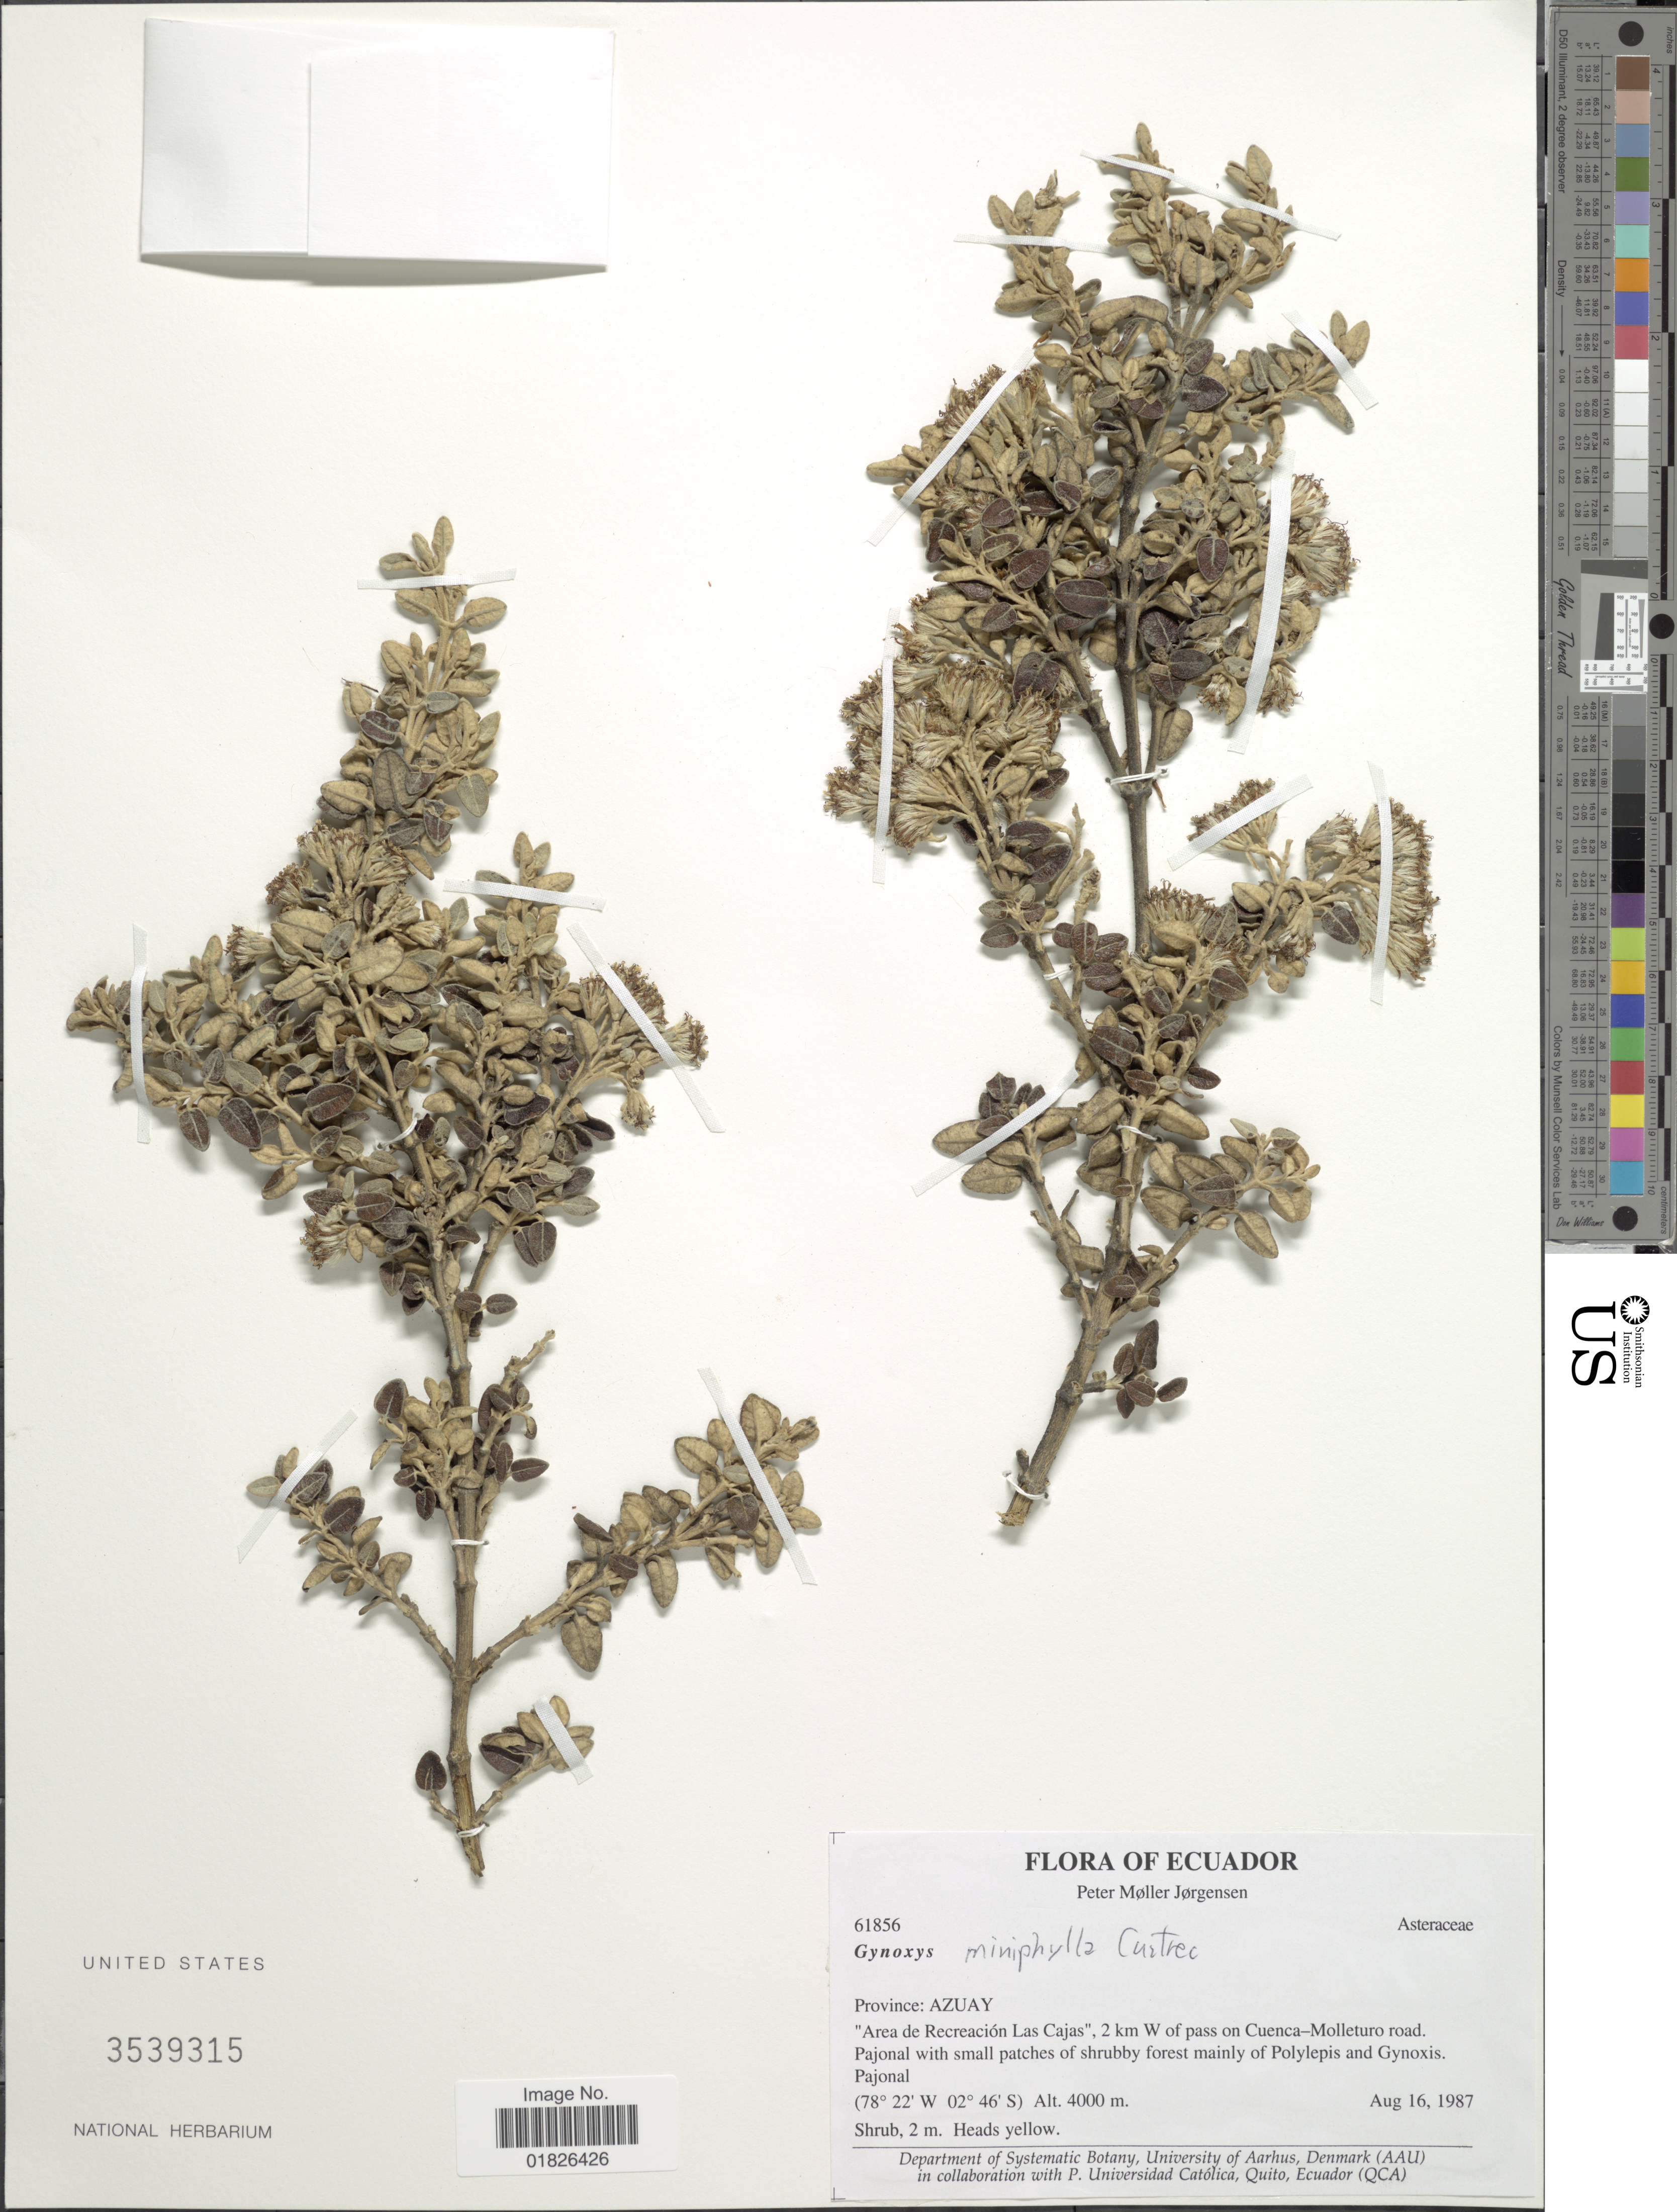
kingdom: Plantae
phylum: Tracheophyta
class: Magnoliopsida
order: Asterales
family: Asteraceae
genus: Gynoxys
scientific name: Gynoxys miniphylla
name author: Cuatrec.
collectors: P. M. Jørgensen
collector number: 61856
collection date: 1987-08-16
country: Ecuador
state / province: Azuay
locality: Area de Recreacion Las Cajas, 2 km W of pass on Cuenca-Molleturo road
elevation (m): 4000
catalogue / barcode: US 3539315